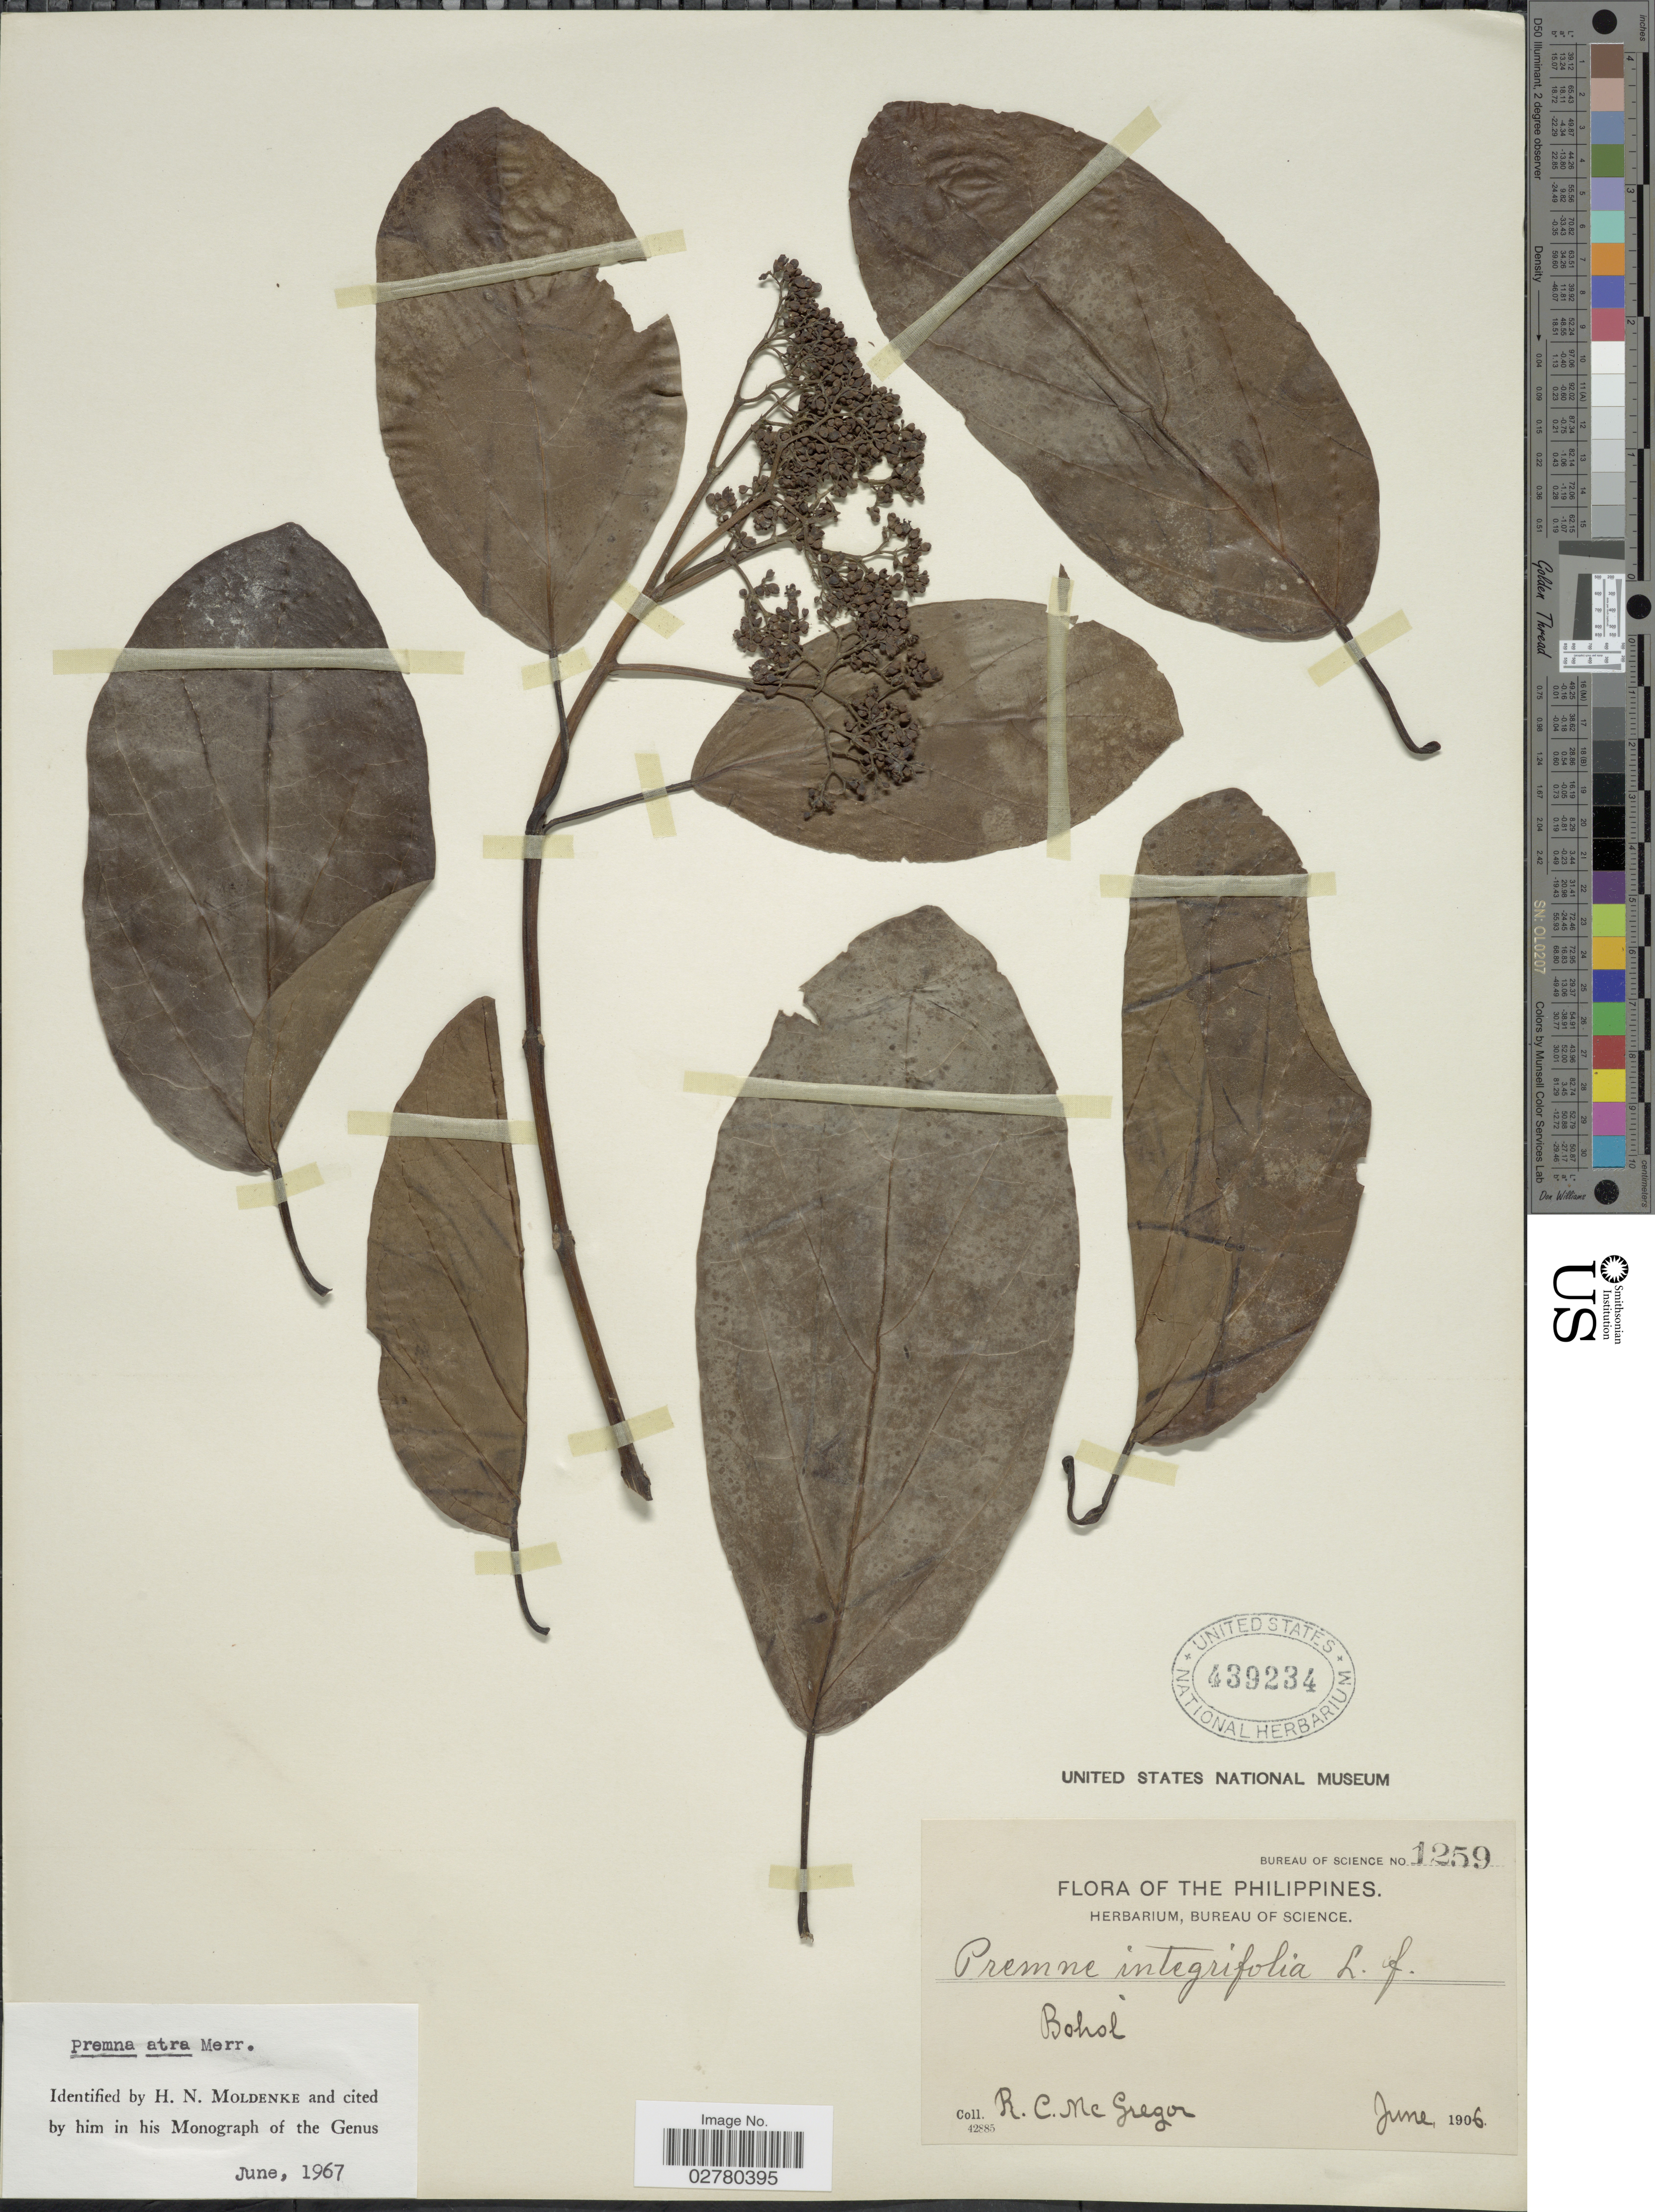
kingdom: Plantae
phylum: Tracheophyta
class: Magnoliopsida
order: Lamiales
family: Lamiaceae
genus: Premna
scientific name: Premna atra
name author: Merr.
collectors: R. C. McGregor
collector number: Bureau of Science 1259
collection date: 1906-06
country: Philippines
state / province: Central Visayas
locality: Bohol.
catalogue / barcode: US 439234